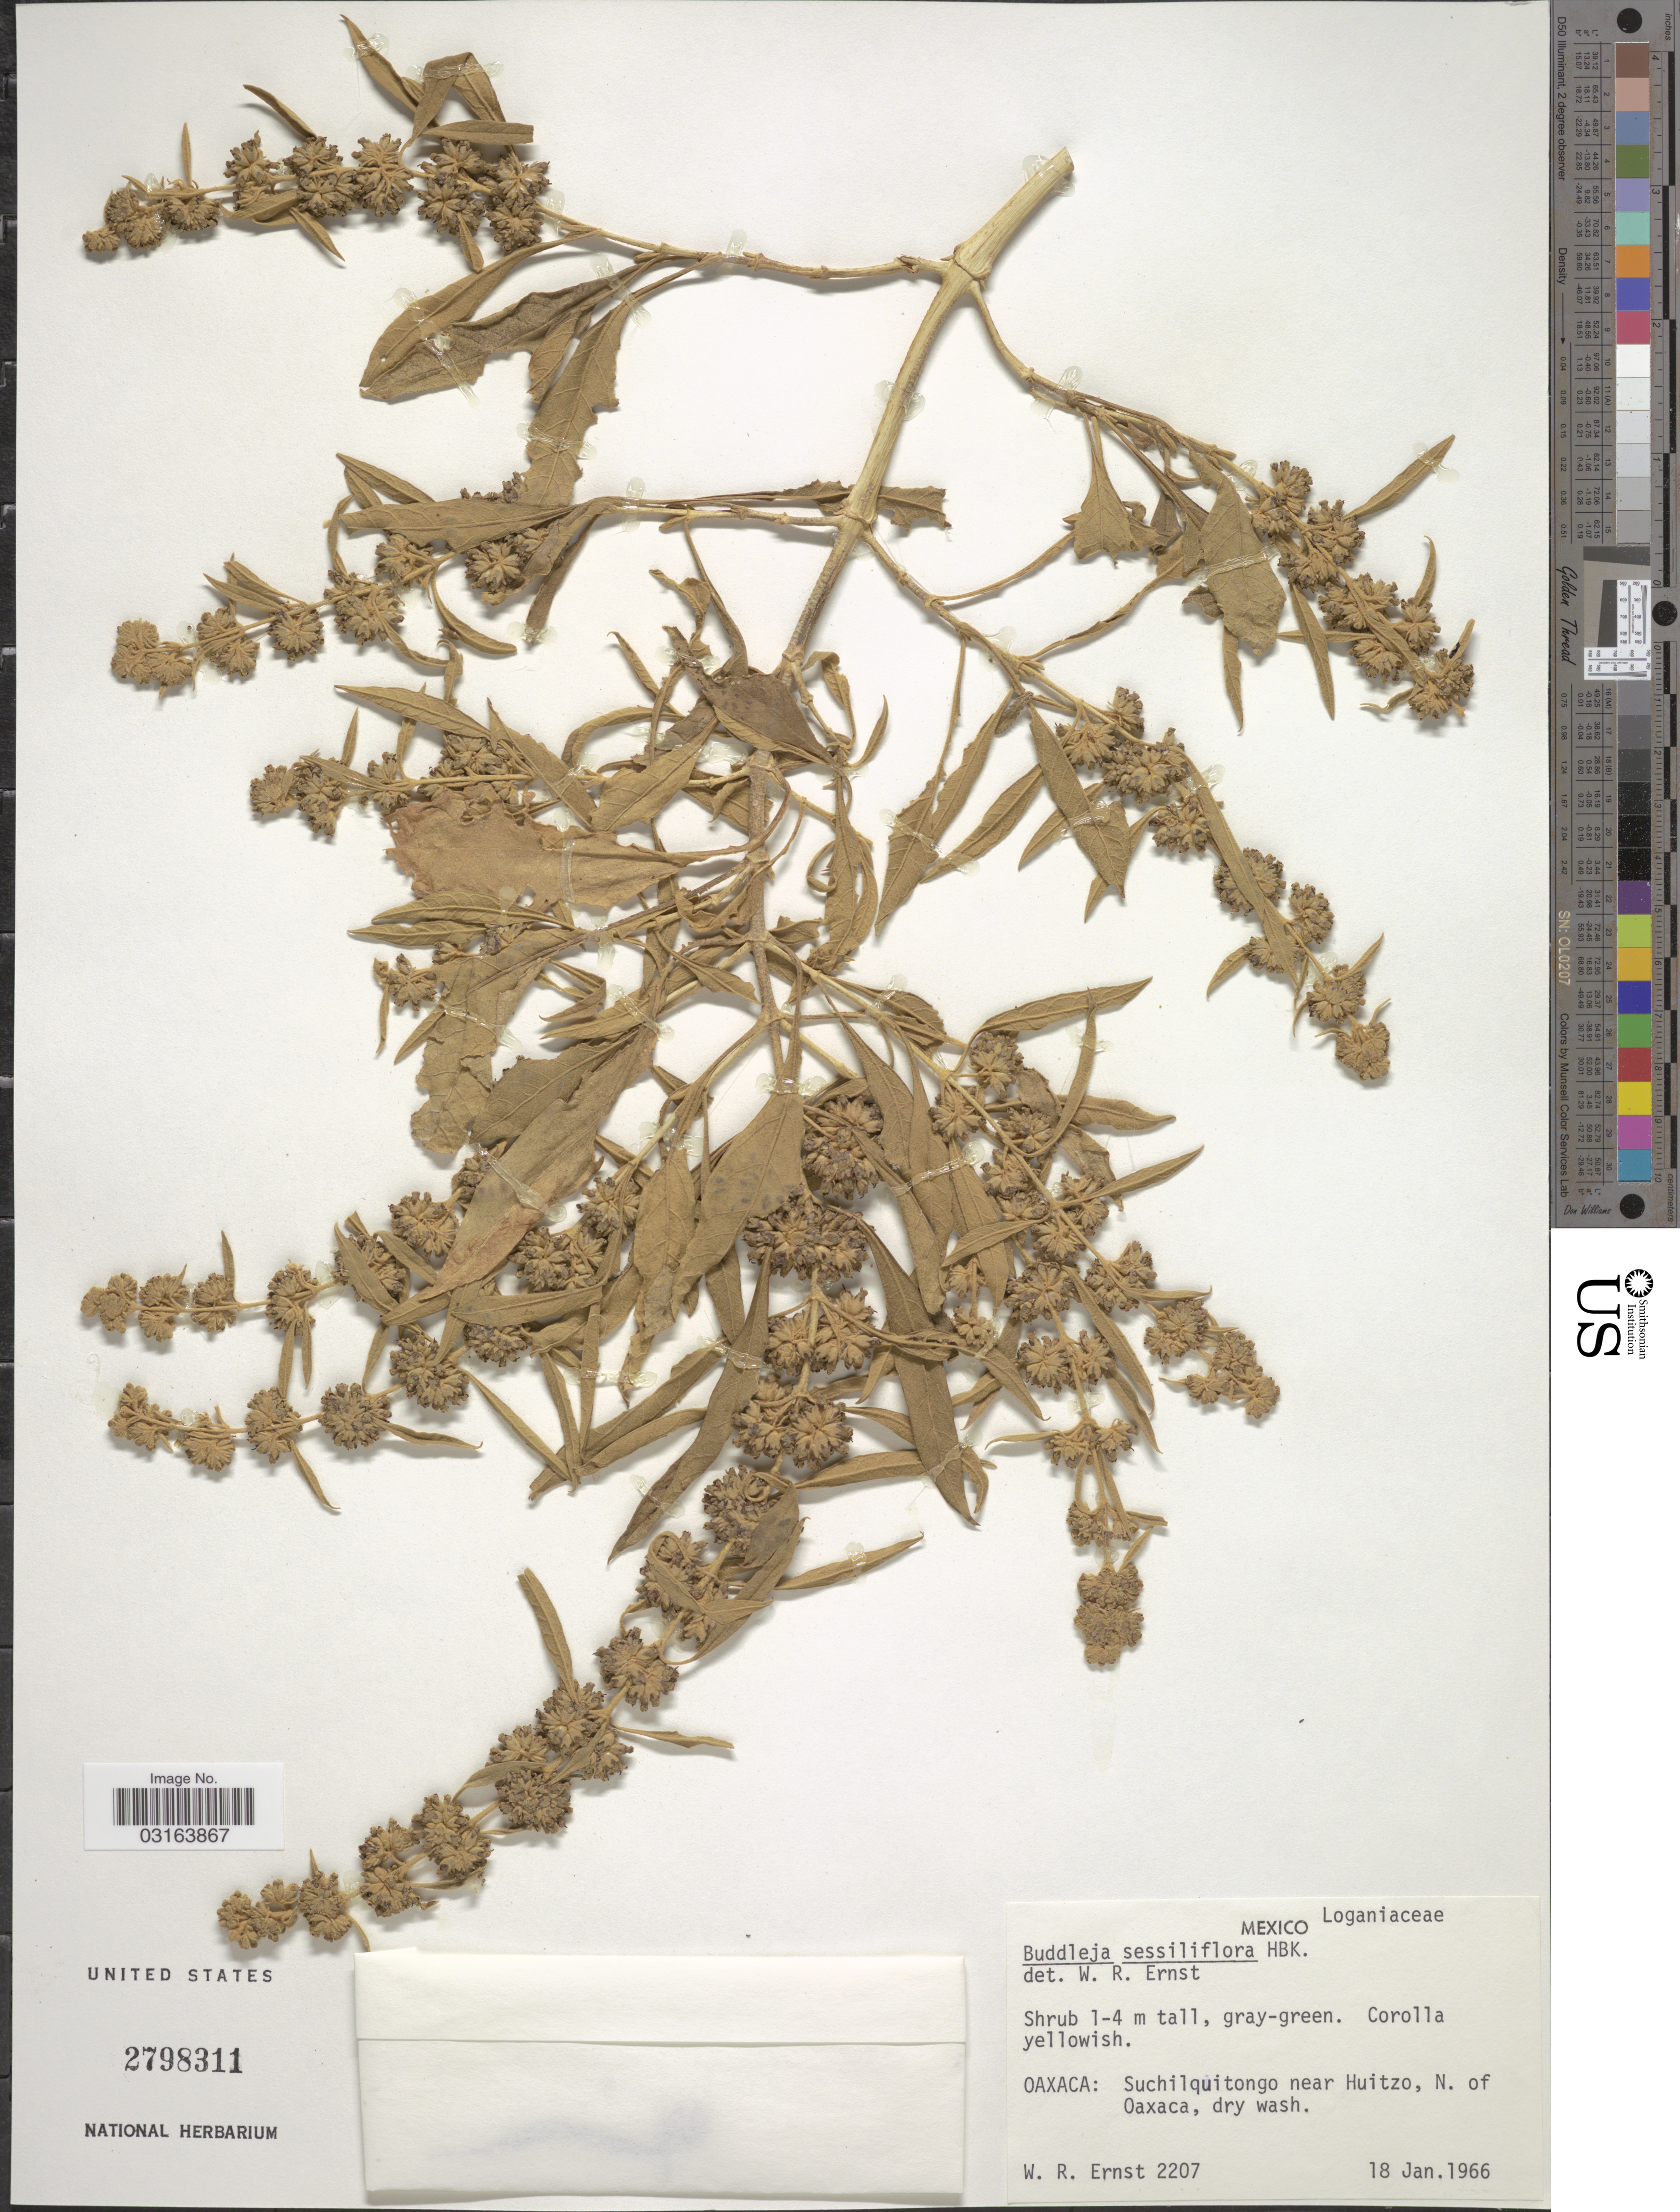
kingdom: Plantae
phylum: Tracheophyta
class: Magnoliopsida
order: Lamiales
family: Scrophulariaceae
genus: Buddleja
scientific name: Buddleja sessiliflora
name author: Kunth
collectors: W. R. Ernst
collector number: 2207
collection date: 1966-01-18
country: Mexico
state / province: Oaxaca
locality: Suchilquitongo near Huitzo, N. of Oaxaca.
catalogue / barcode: US 2798311